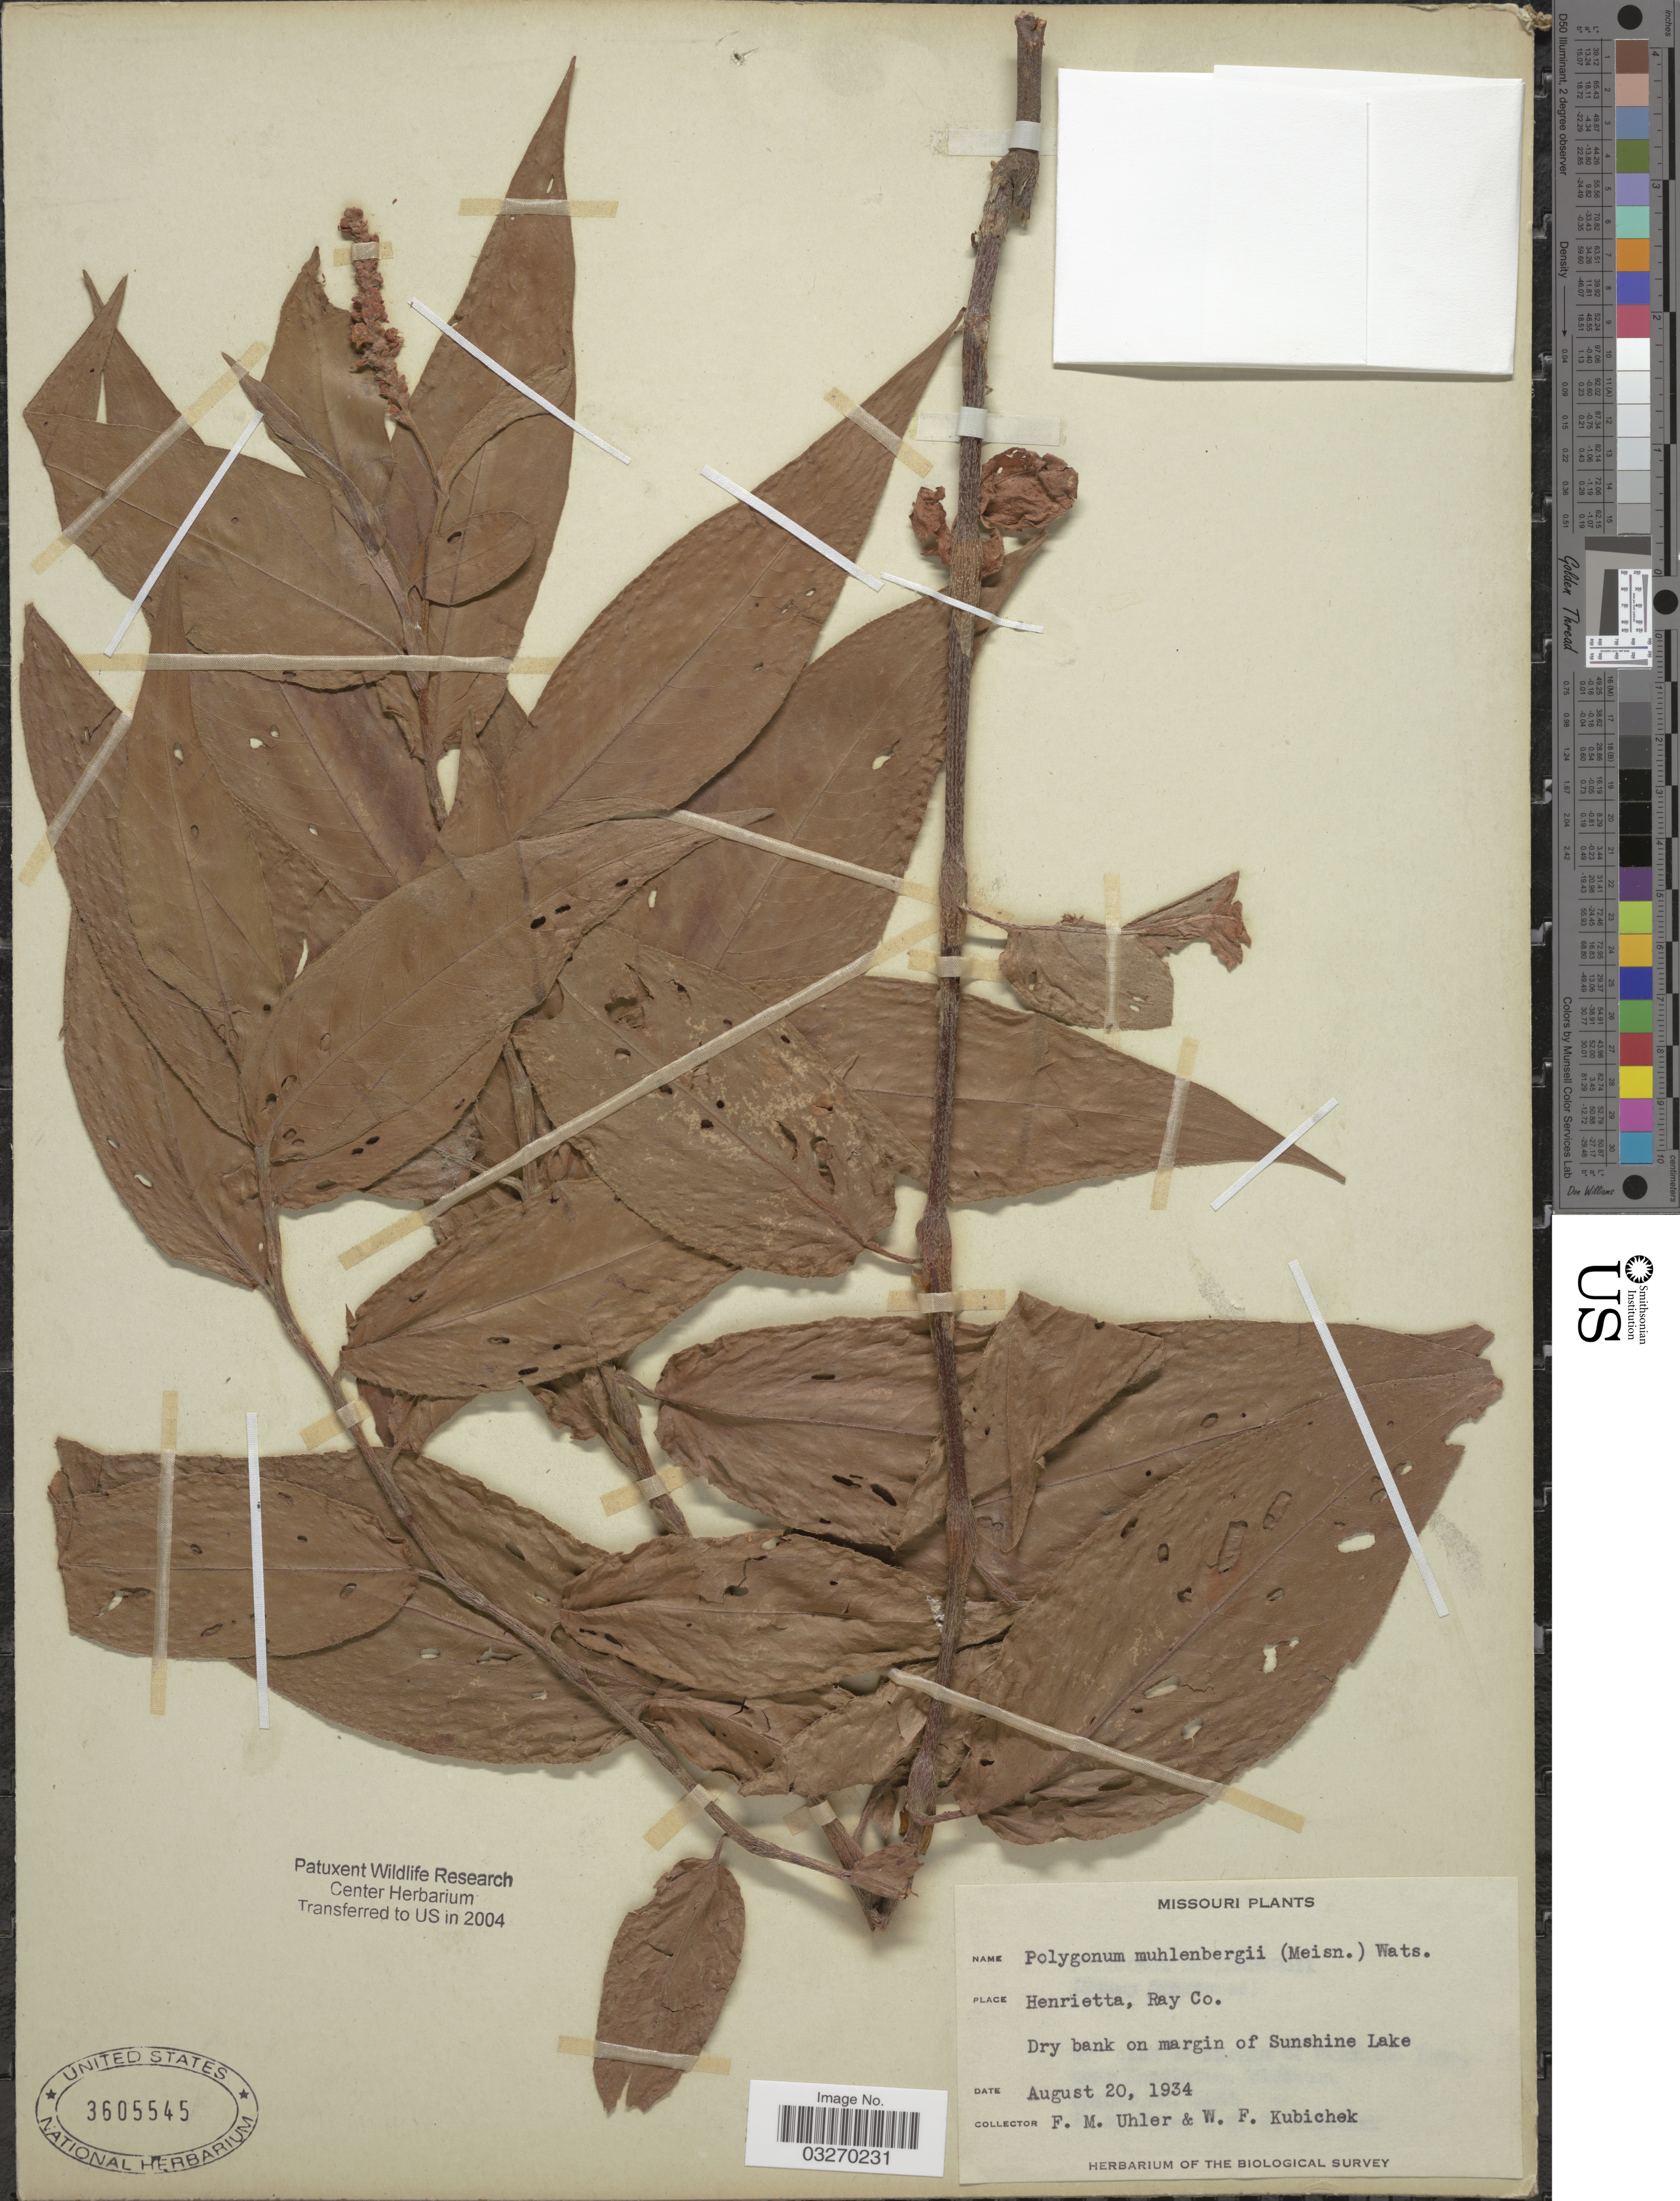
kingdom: Plantae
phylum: Tracheophyta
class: Magnoliopsida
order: Caryophyllales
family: Polygonaceae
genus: Persicaria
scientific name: Persicaria coccinea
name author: (Muhl. ex Willd.) Greene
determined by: Atha, D. E.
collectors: F. M. Uhler & W. Kubichek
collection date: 1934-08-20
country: United States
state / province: Missouri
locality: Henrietta, Ray Co. Dry bank on margin of Sunshine Lake.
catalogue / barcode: US 3605545